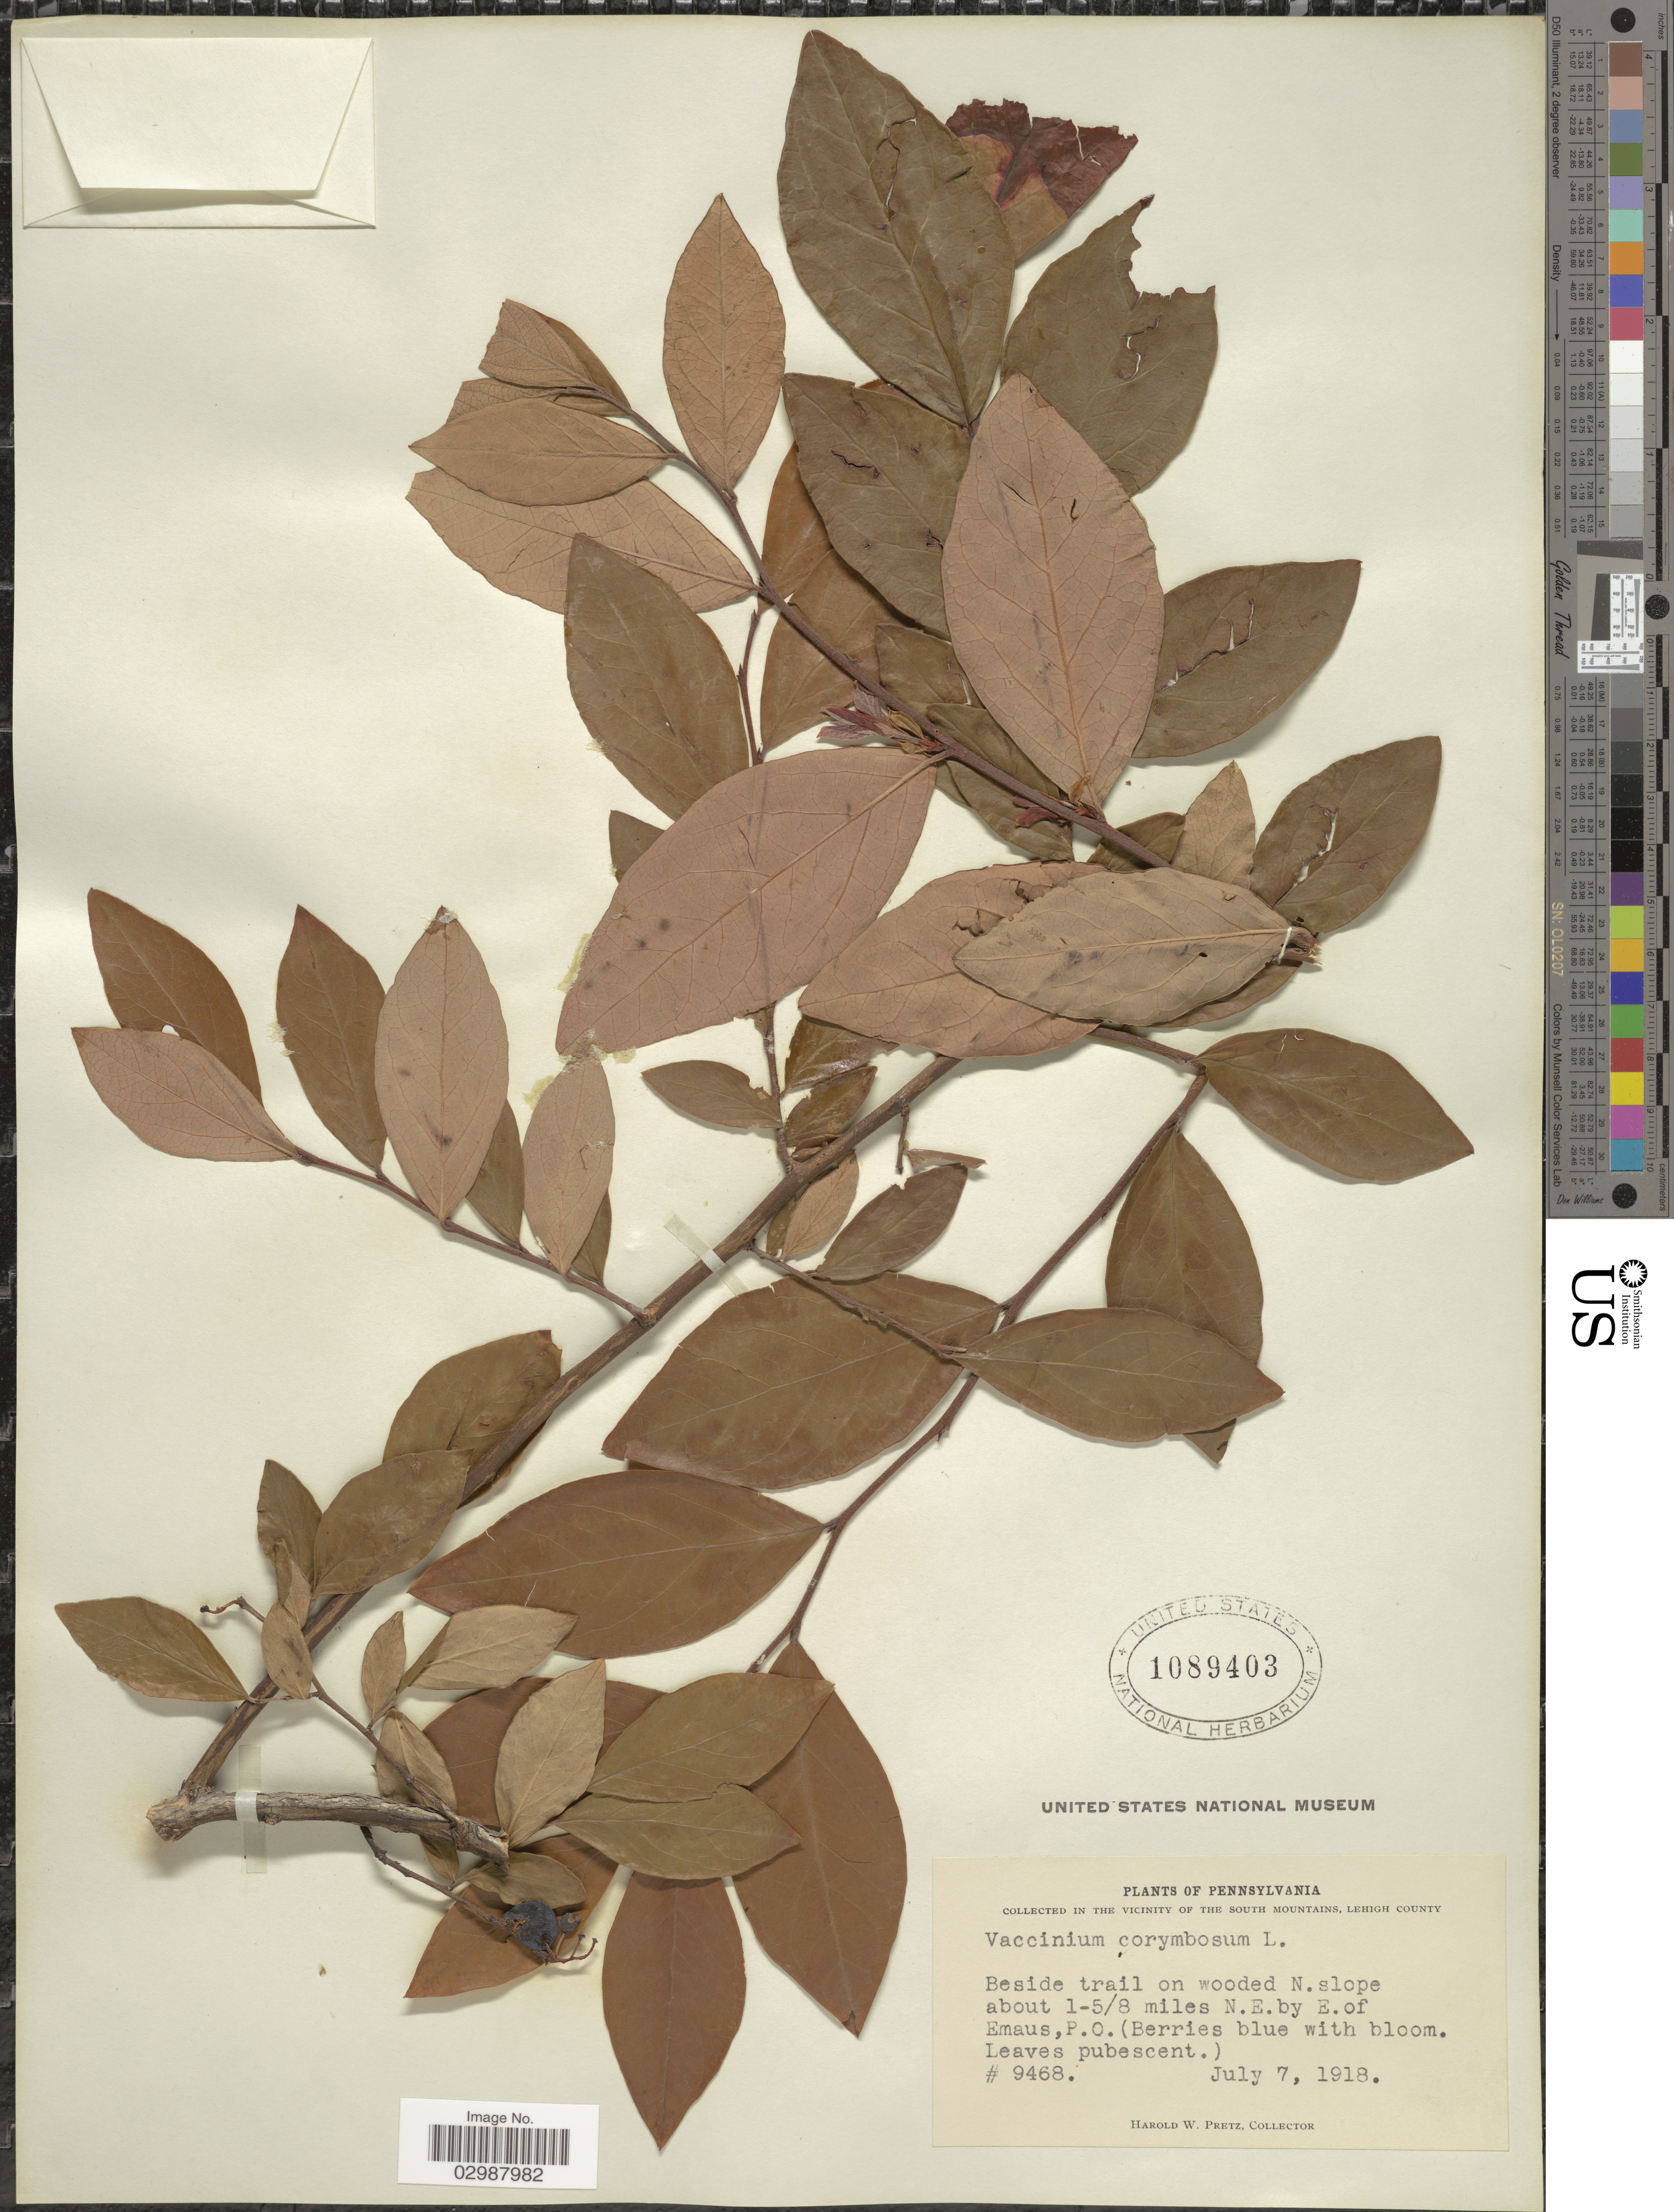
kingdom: Plantae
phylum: Tracheophyta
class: Magnoliopsida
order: Ericales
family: Ericaceae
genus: Vaccinium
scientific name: Vaccinium corymbosum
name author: L.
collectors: H. W. Pretz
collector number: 9468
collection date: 1918-07-07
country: United States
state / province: Pennsylvania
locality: In the Vicinity of the South Mountains, Lehigh County. Beside trail on wooded N. slope about 1-5/8 miles N.E. by E.of Emaus, P.O.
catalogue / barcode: US 1089403